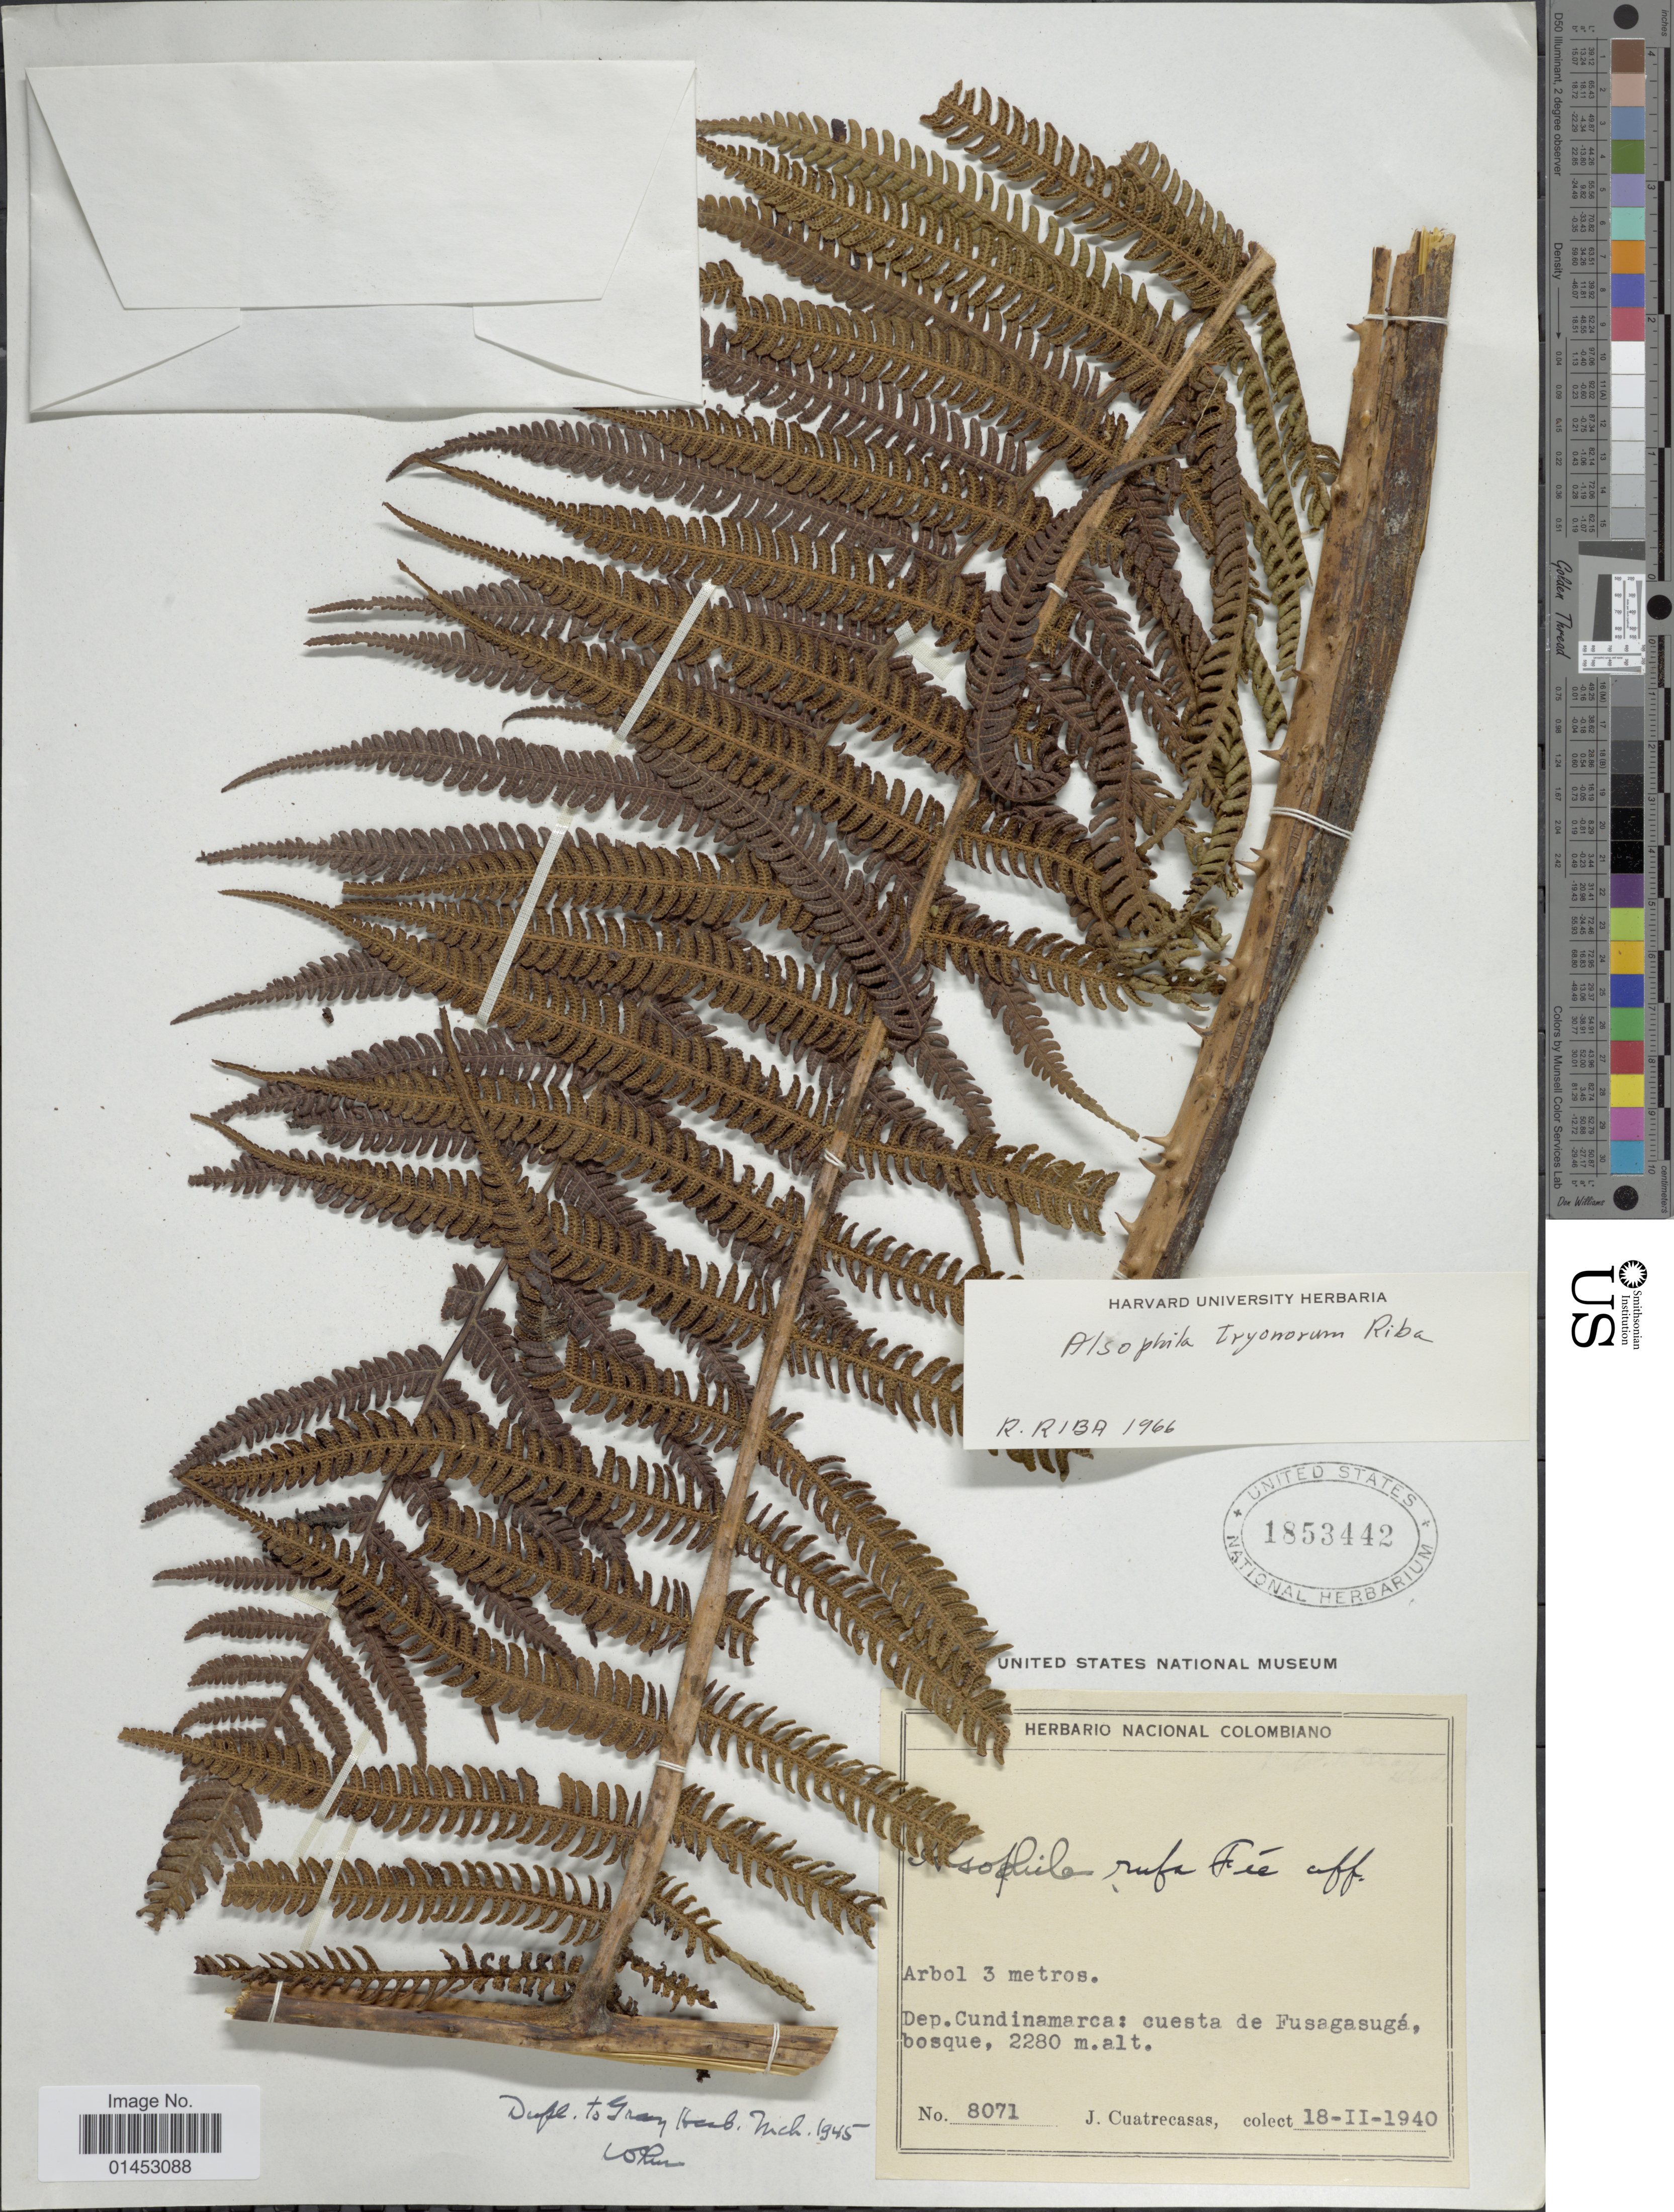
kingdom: Plantae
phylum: Tracheophyta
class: Polypodiopsida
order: Cyatheales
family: Cyatheaceae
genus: Cyathea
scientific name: Cyathea tryonorum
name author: (Riba) Lellinger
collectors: J. Cuatrecasas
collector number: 8071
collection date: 1940-02-18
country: Colombia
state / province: Cundinamarca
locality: Dep. Cundinamarca: cuesta de Fusagasugá bosque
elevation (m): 2280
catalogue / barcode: US 1853442